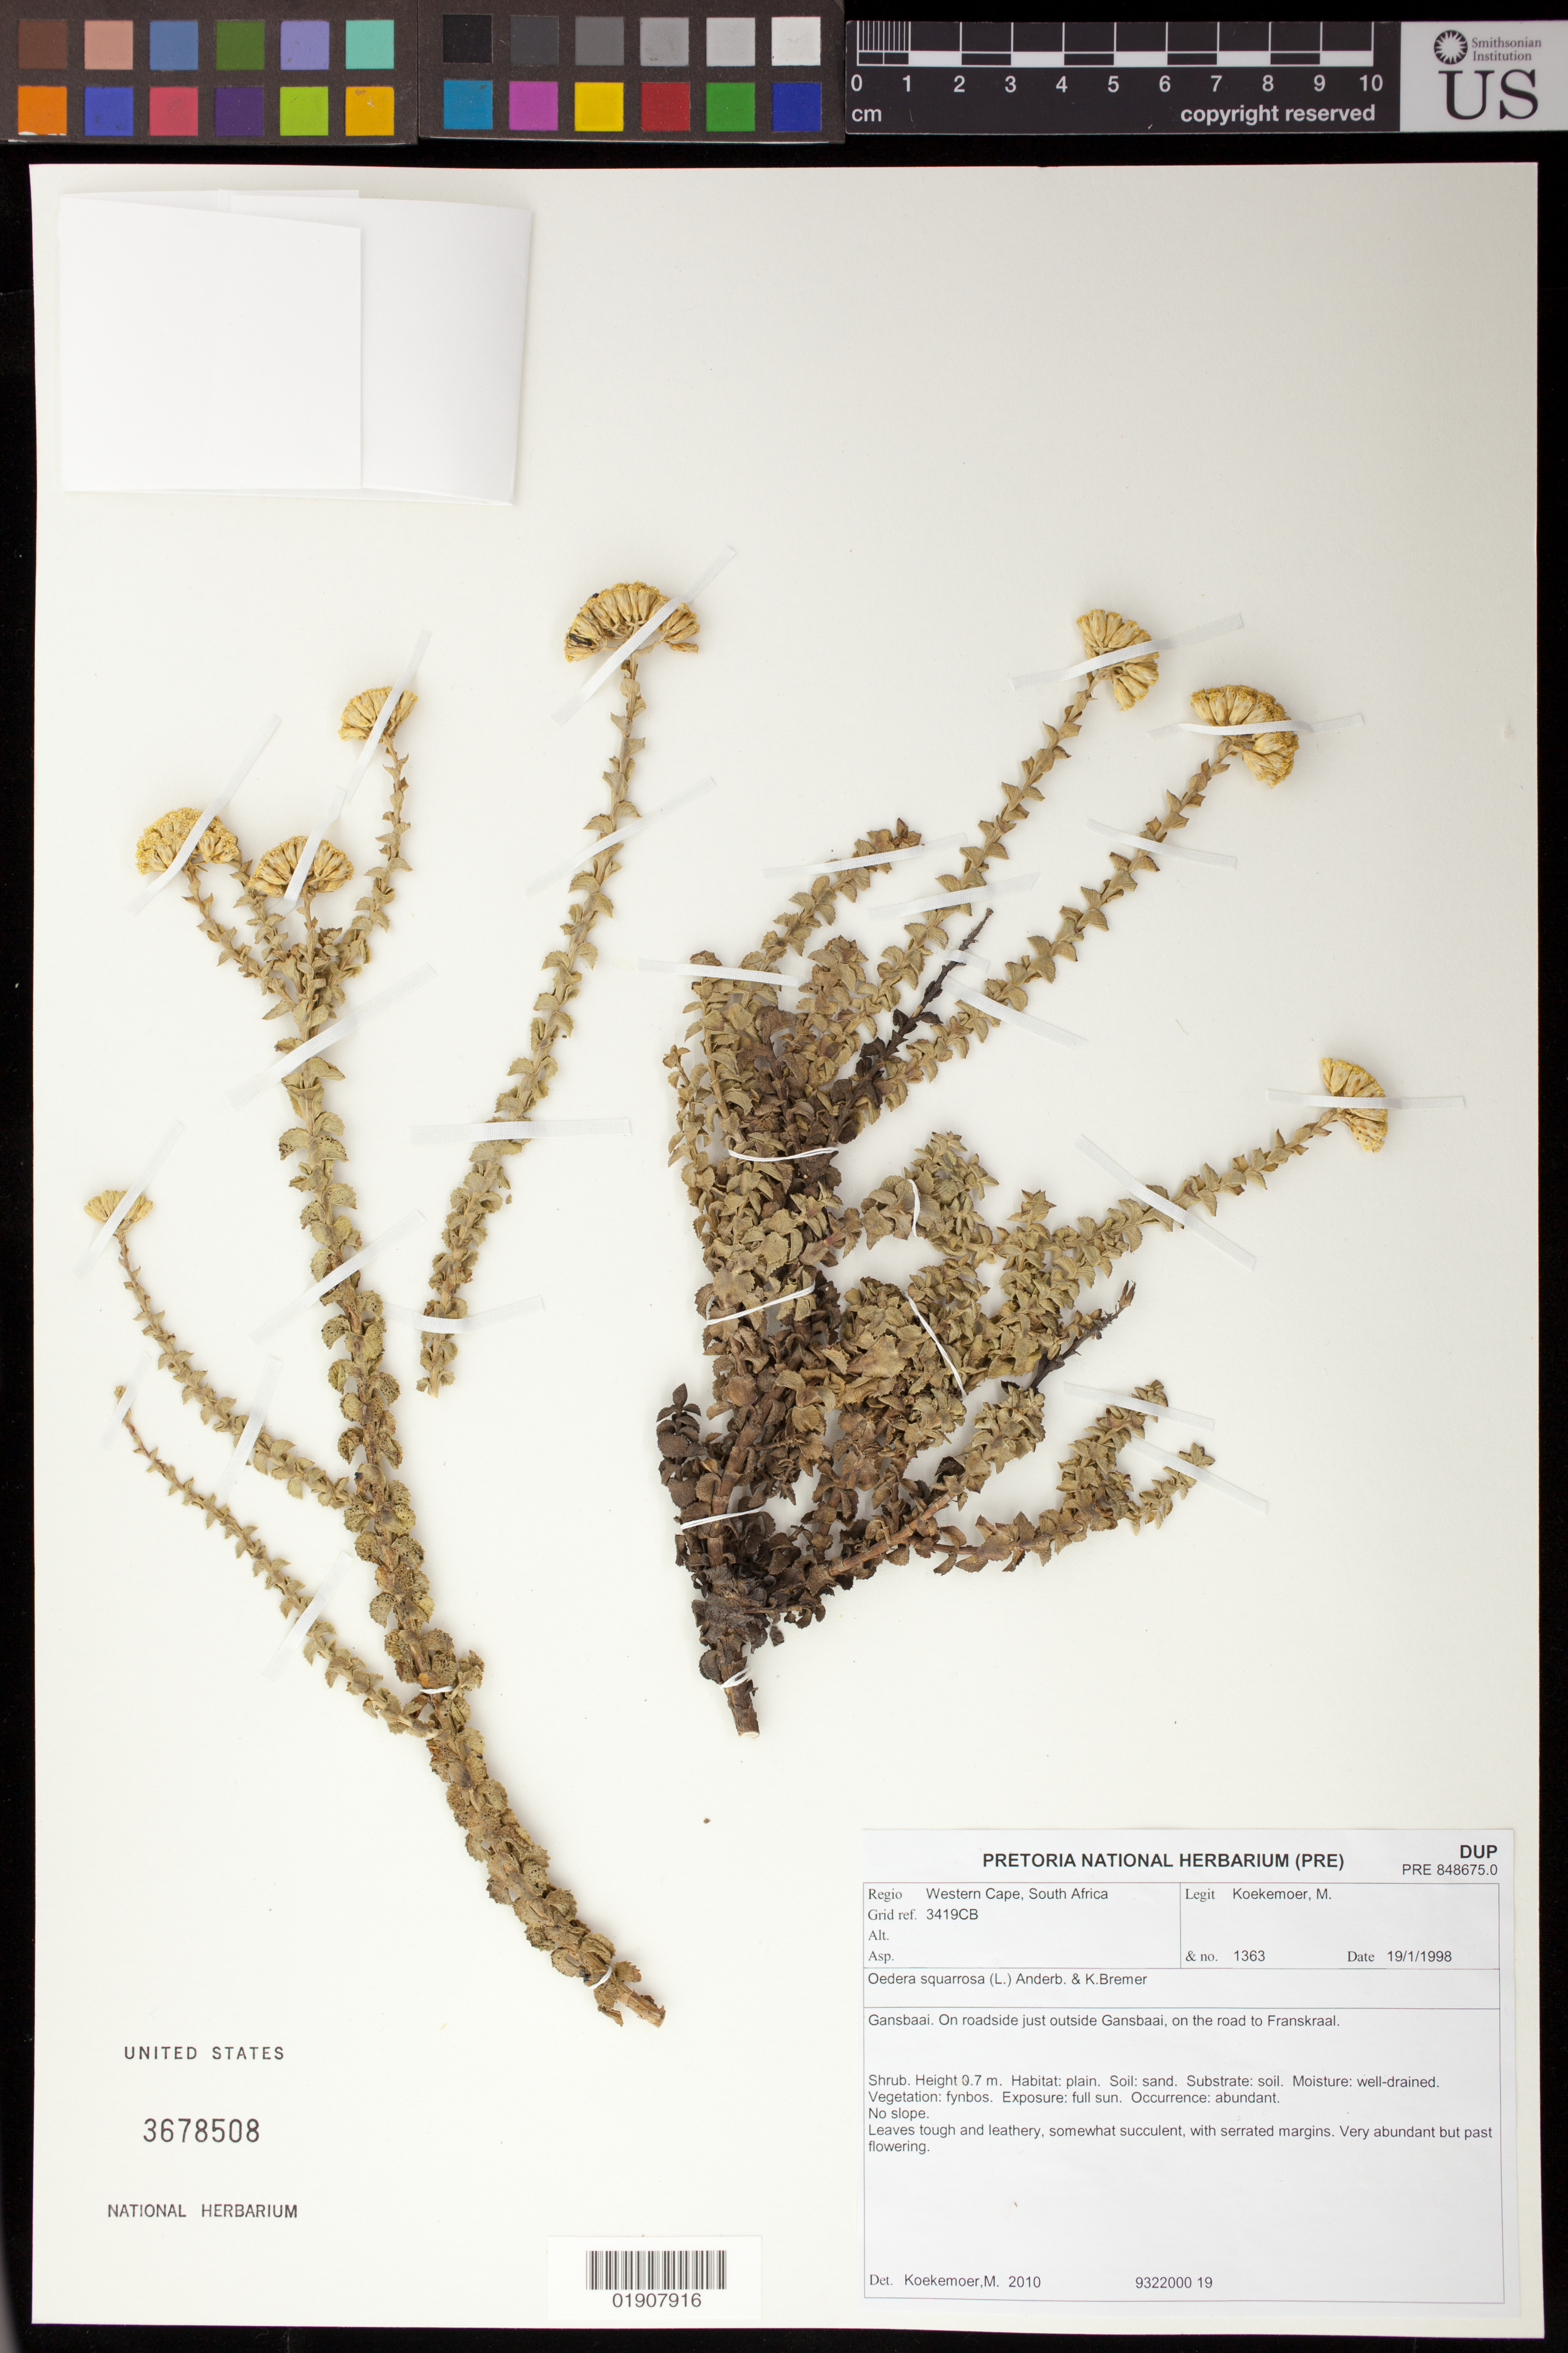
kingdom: Plantae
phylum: Tracheophyta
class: Magnoliopsida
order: Asterales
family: Asteraceae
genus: Relhania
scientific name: Relhania squarrosa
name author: L'Hér.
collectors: M. Koekemoer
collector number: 1363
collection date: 1998-01-19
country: South Africa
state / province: Western Cape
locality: Gansbaai. On roadside just outside Gansbaai, on the road to Franskraal.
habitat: on roadside.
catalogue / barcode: US 3678508